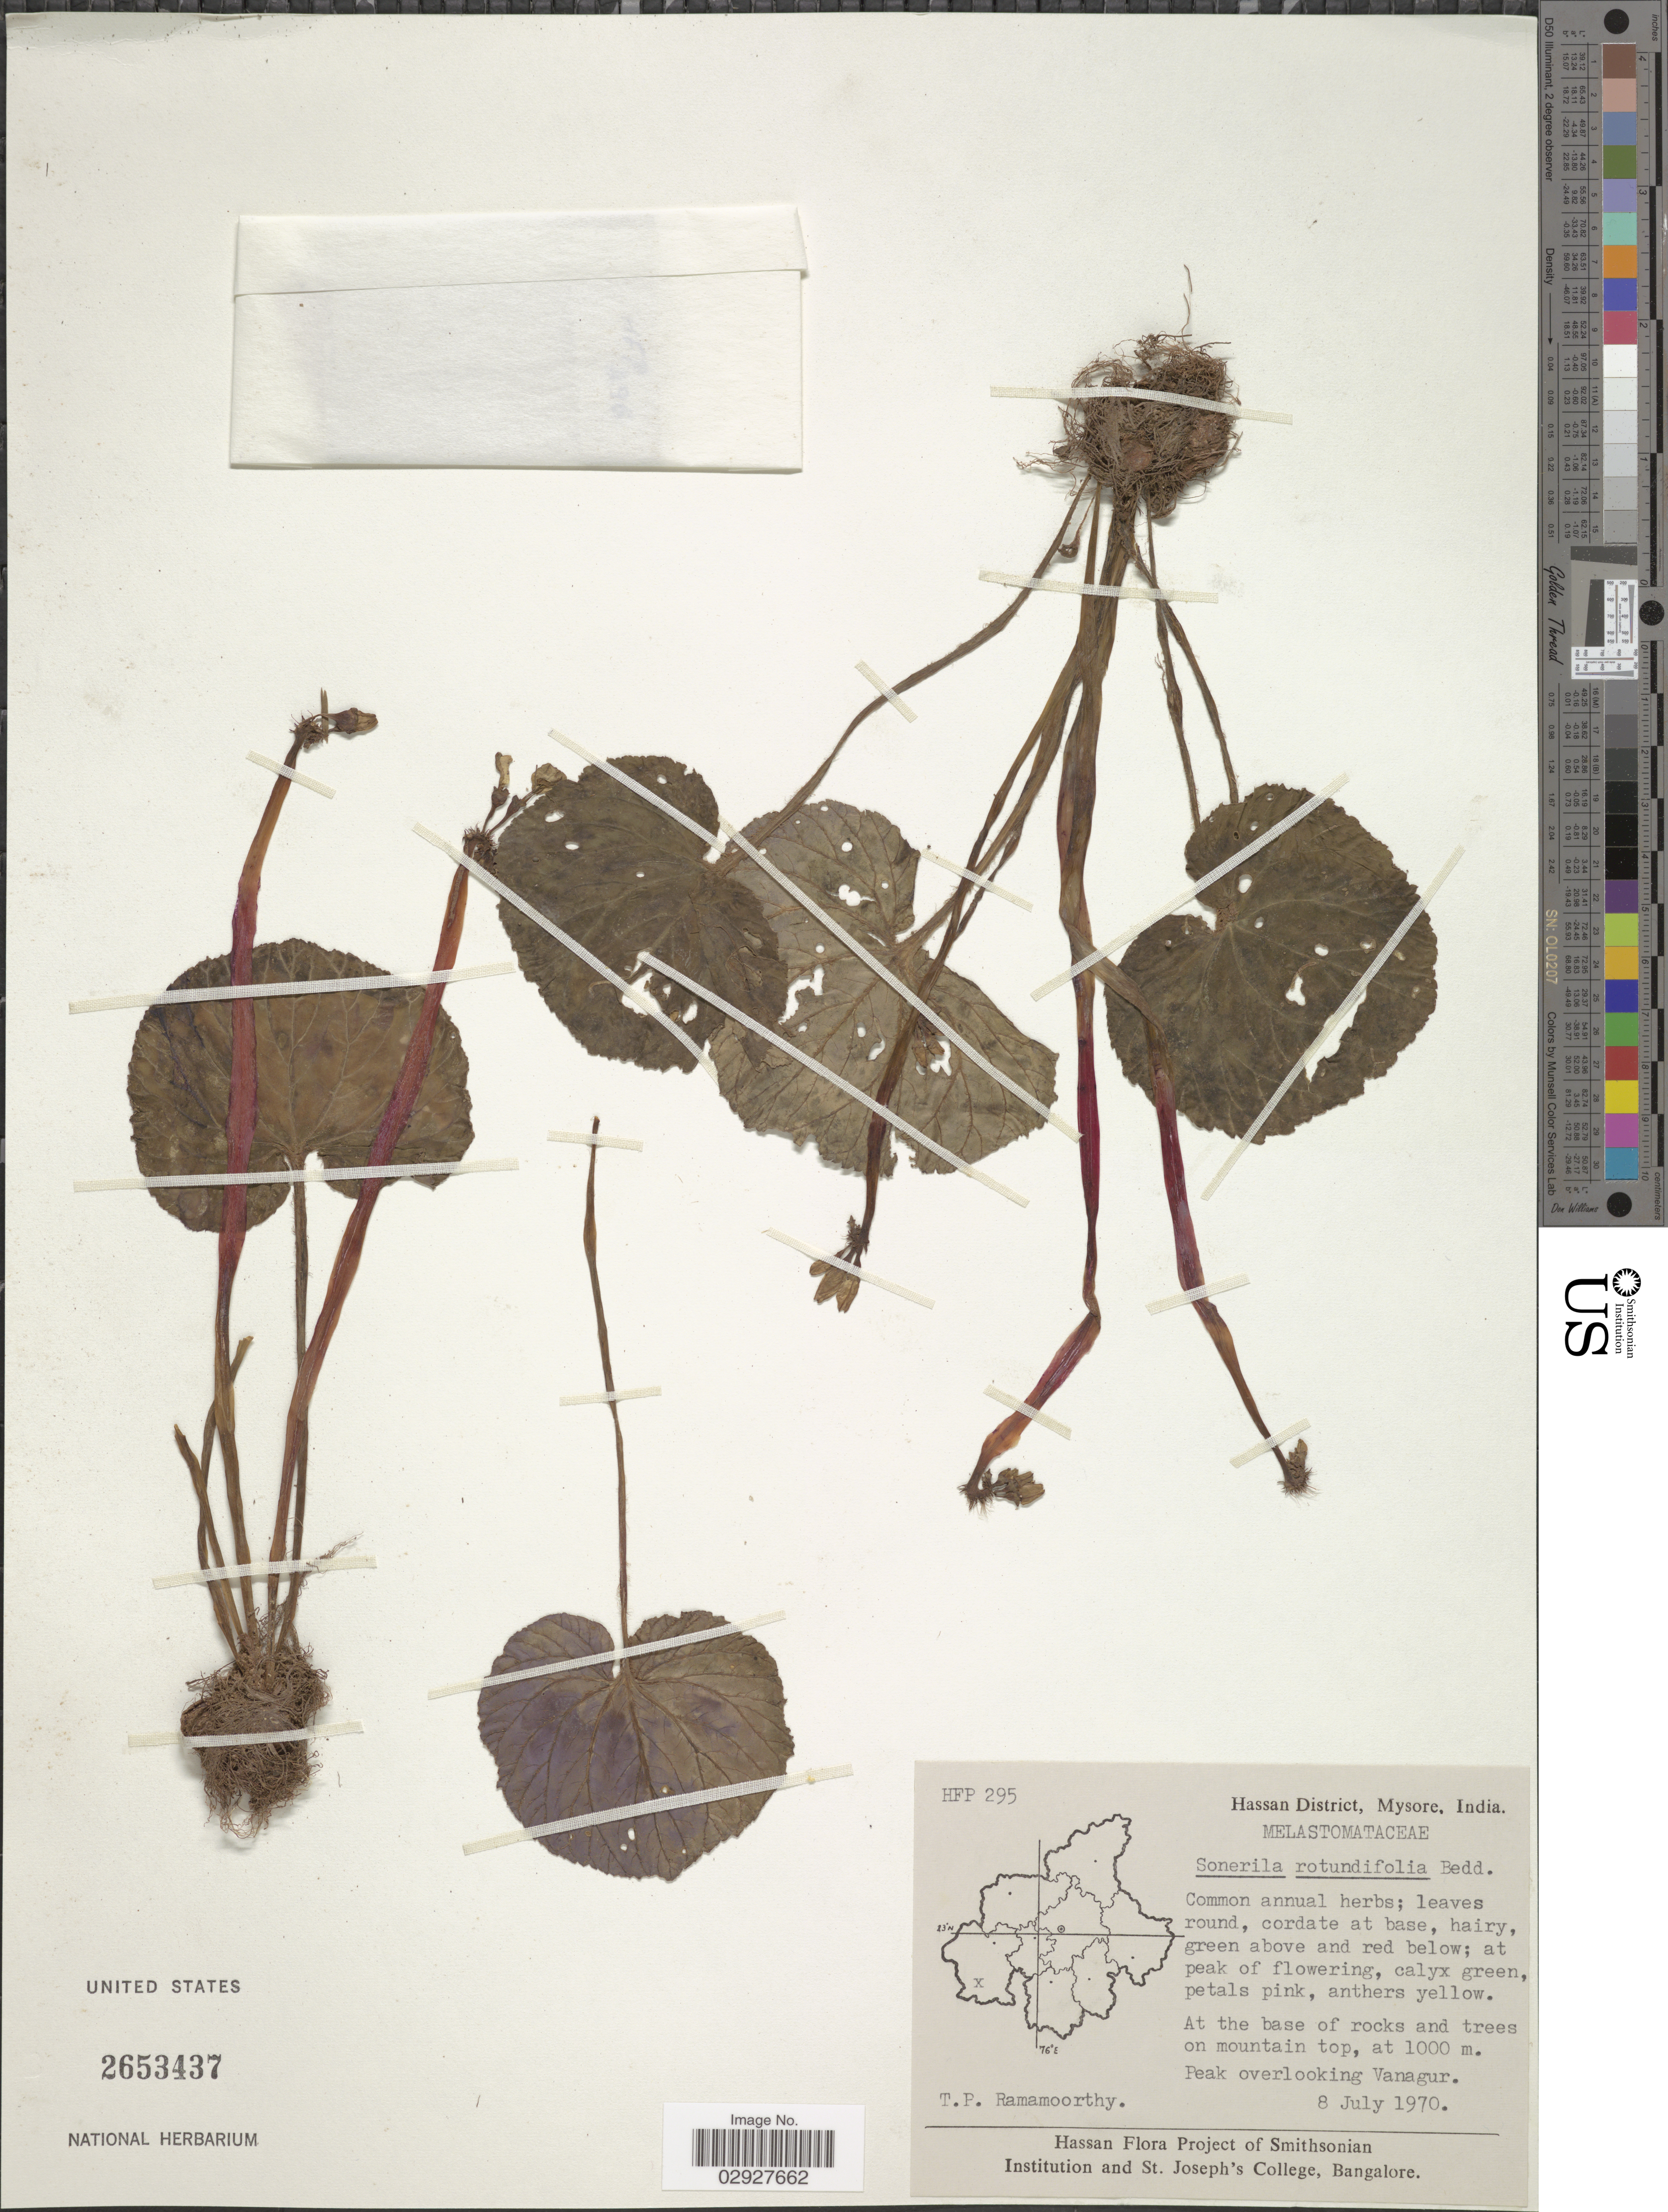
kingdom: Plantae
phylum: Tracheophyta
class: Magnoliopsida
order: Myrtales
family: Melastomataceae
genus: Sonerila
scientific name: Sonerila rotundifolia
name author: Bedd.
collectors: T. P. Ramamoorthy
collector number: HFP295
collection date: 1970-07-08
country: India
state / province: Karnataka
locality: Hassan District, Mysore. Peak overlooking Vanagur.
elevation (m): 1000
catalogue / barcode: US 2653437